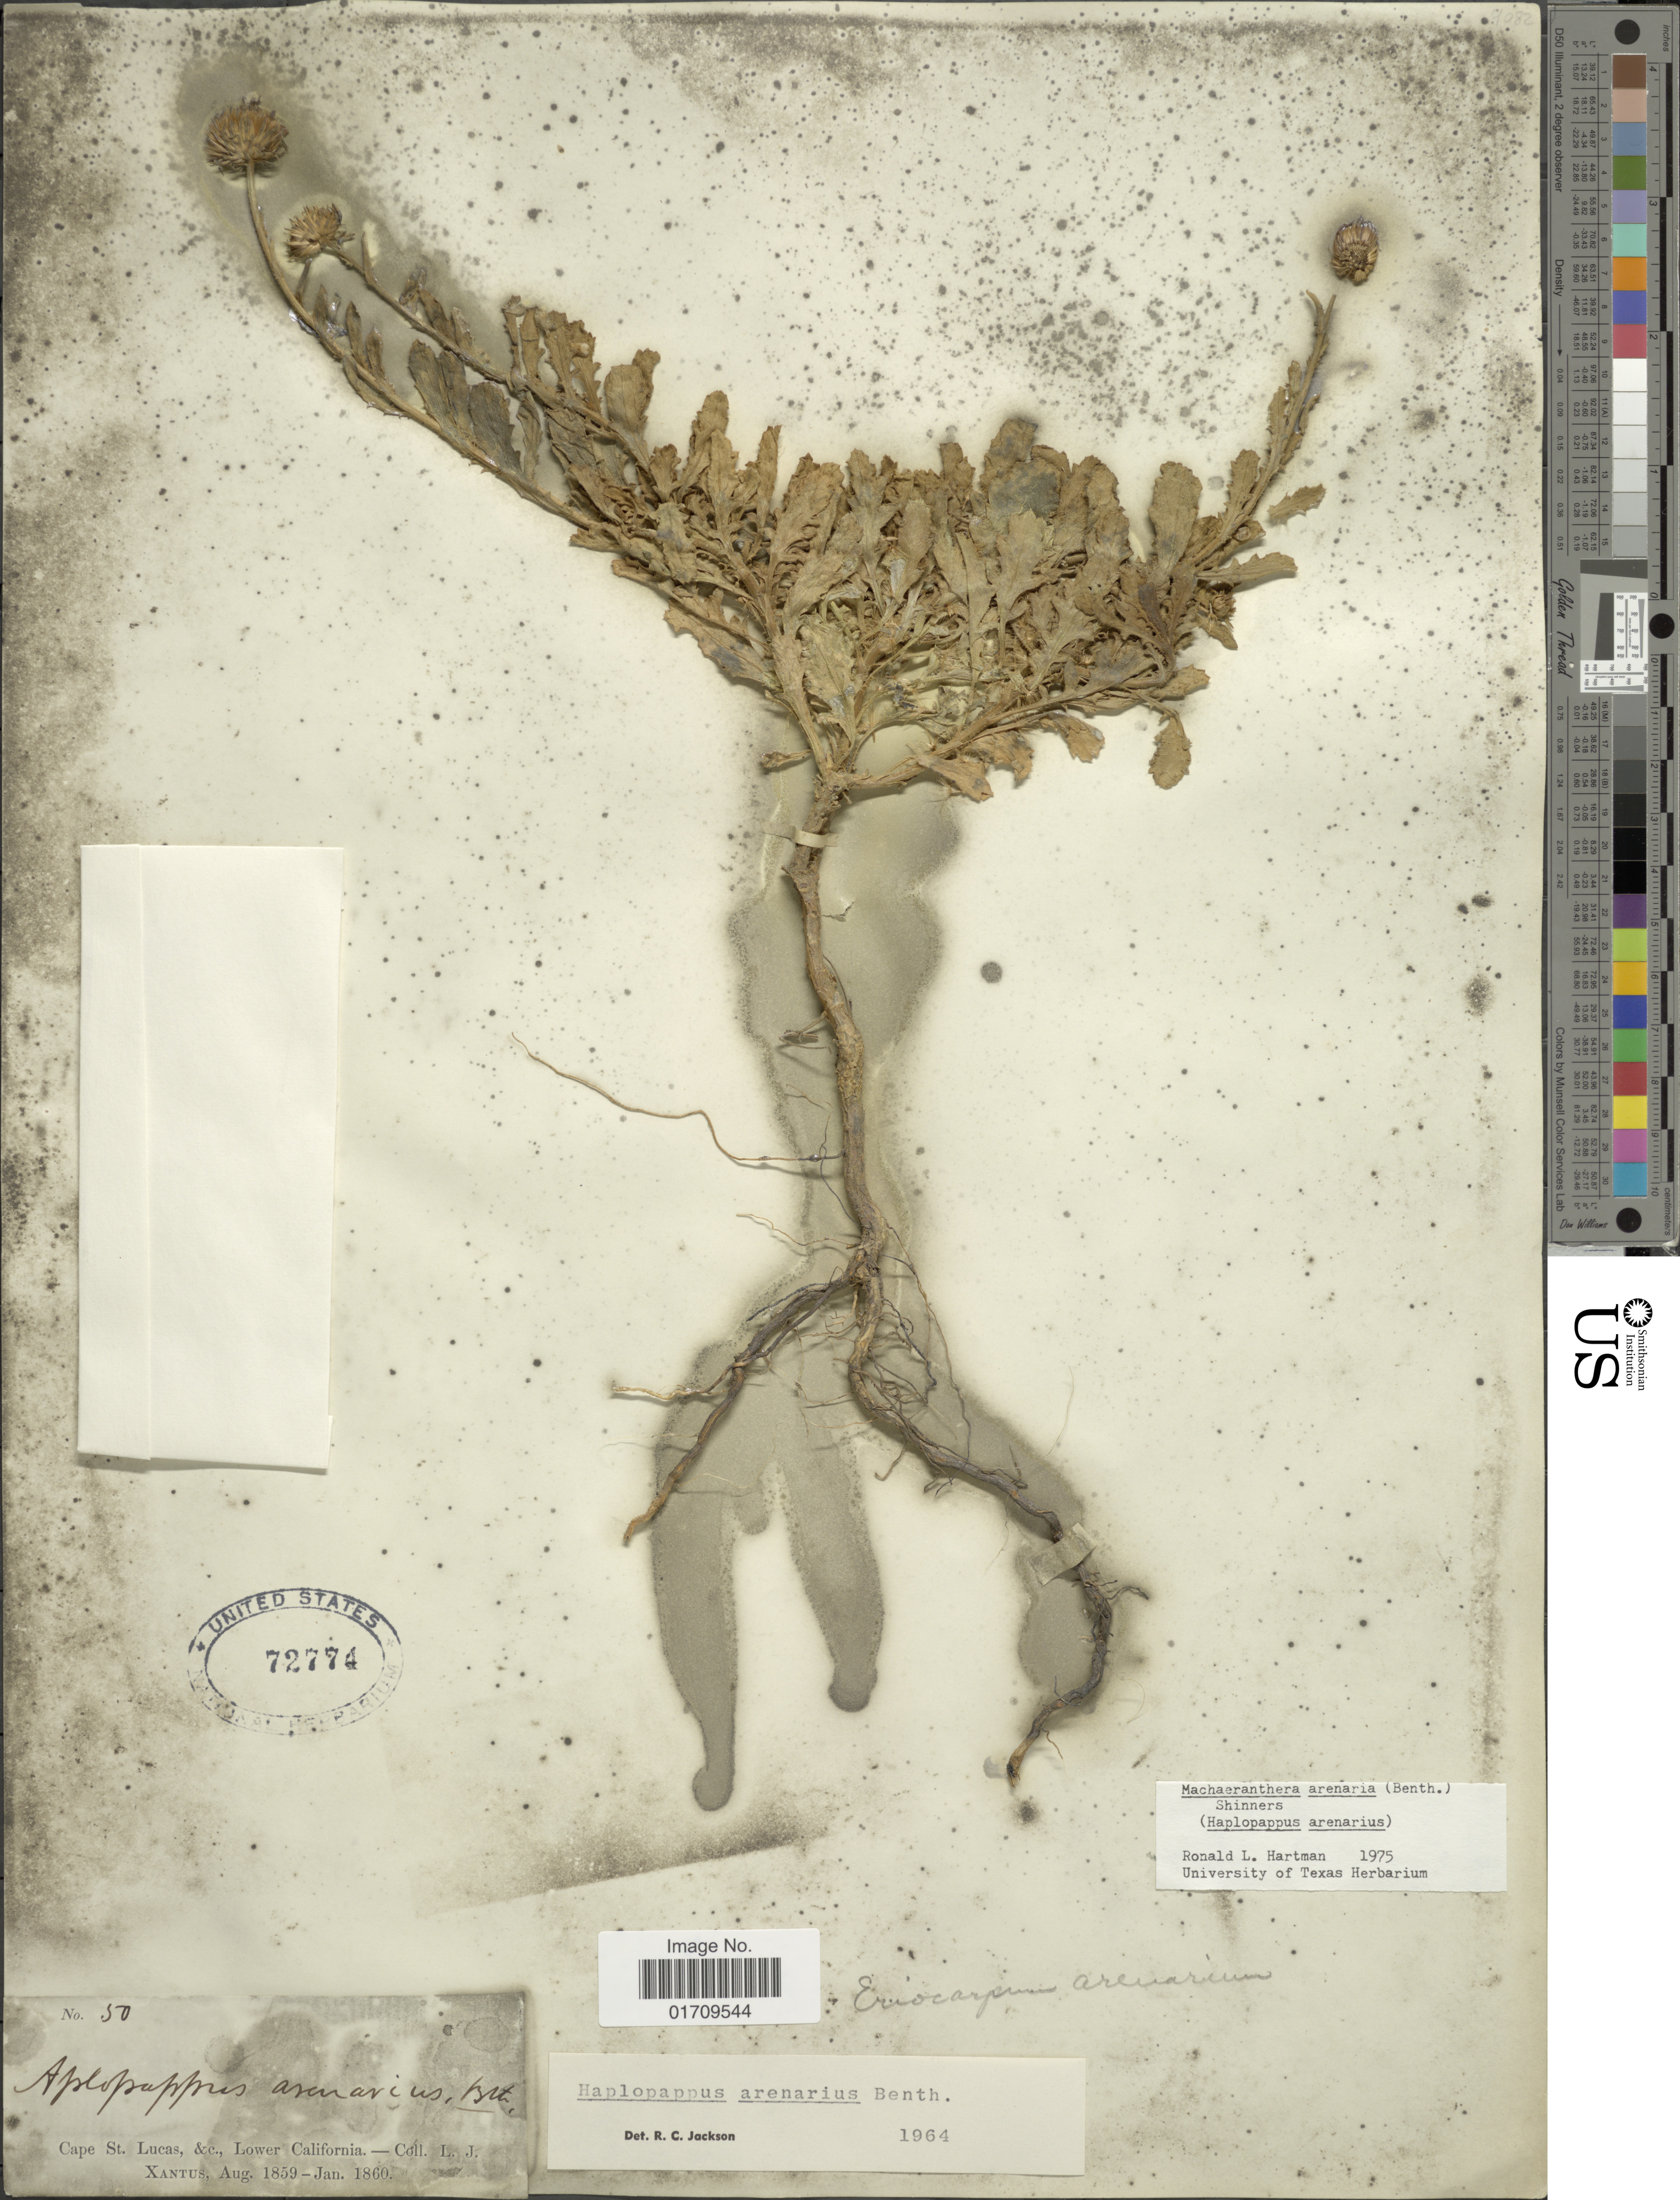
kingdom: Plantae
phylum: Tracheophyta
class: Magnoliopsida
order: Asterales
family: Asteraceae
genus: Machaeranthera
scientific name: Machaeranthera arenaria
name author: (Benth.) Shinners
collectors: L. J. Xantus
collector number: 50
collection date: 1859-08/1860-01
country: Mexico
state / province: Baja California Sur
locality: Cape St. Lucas, &c., Lower California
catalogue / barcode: US 72774